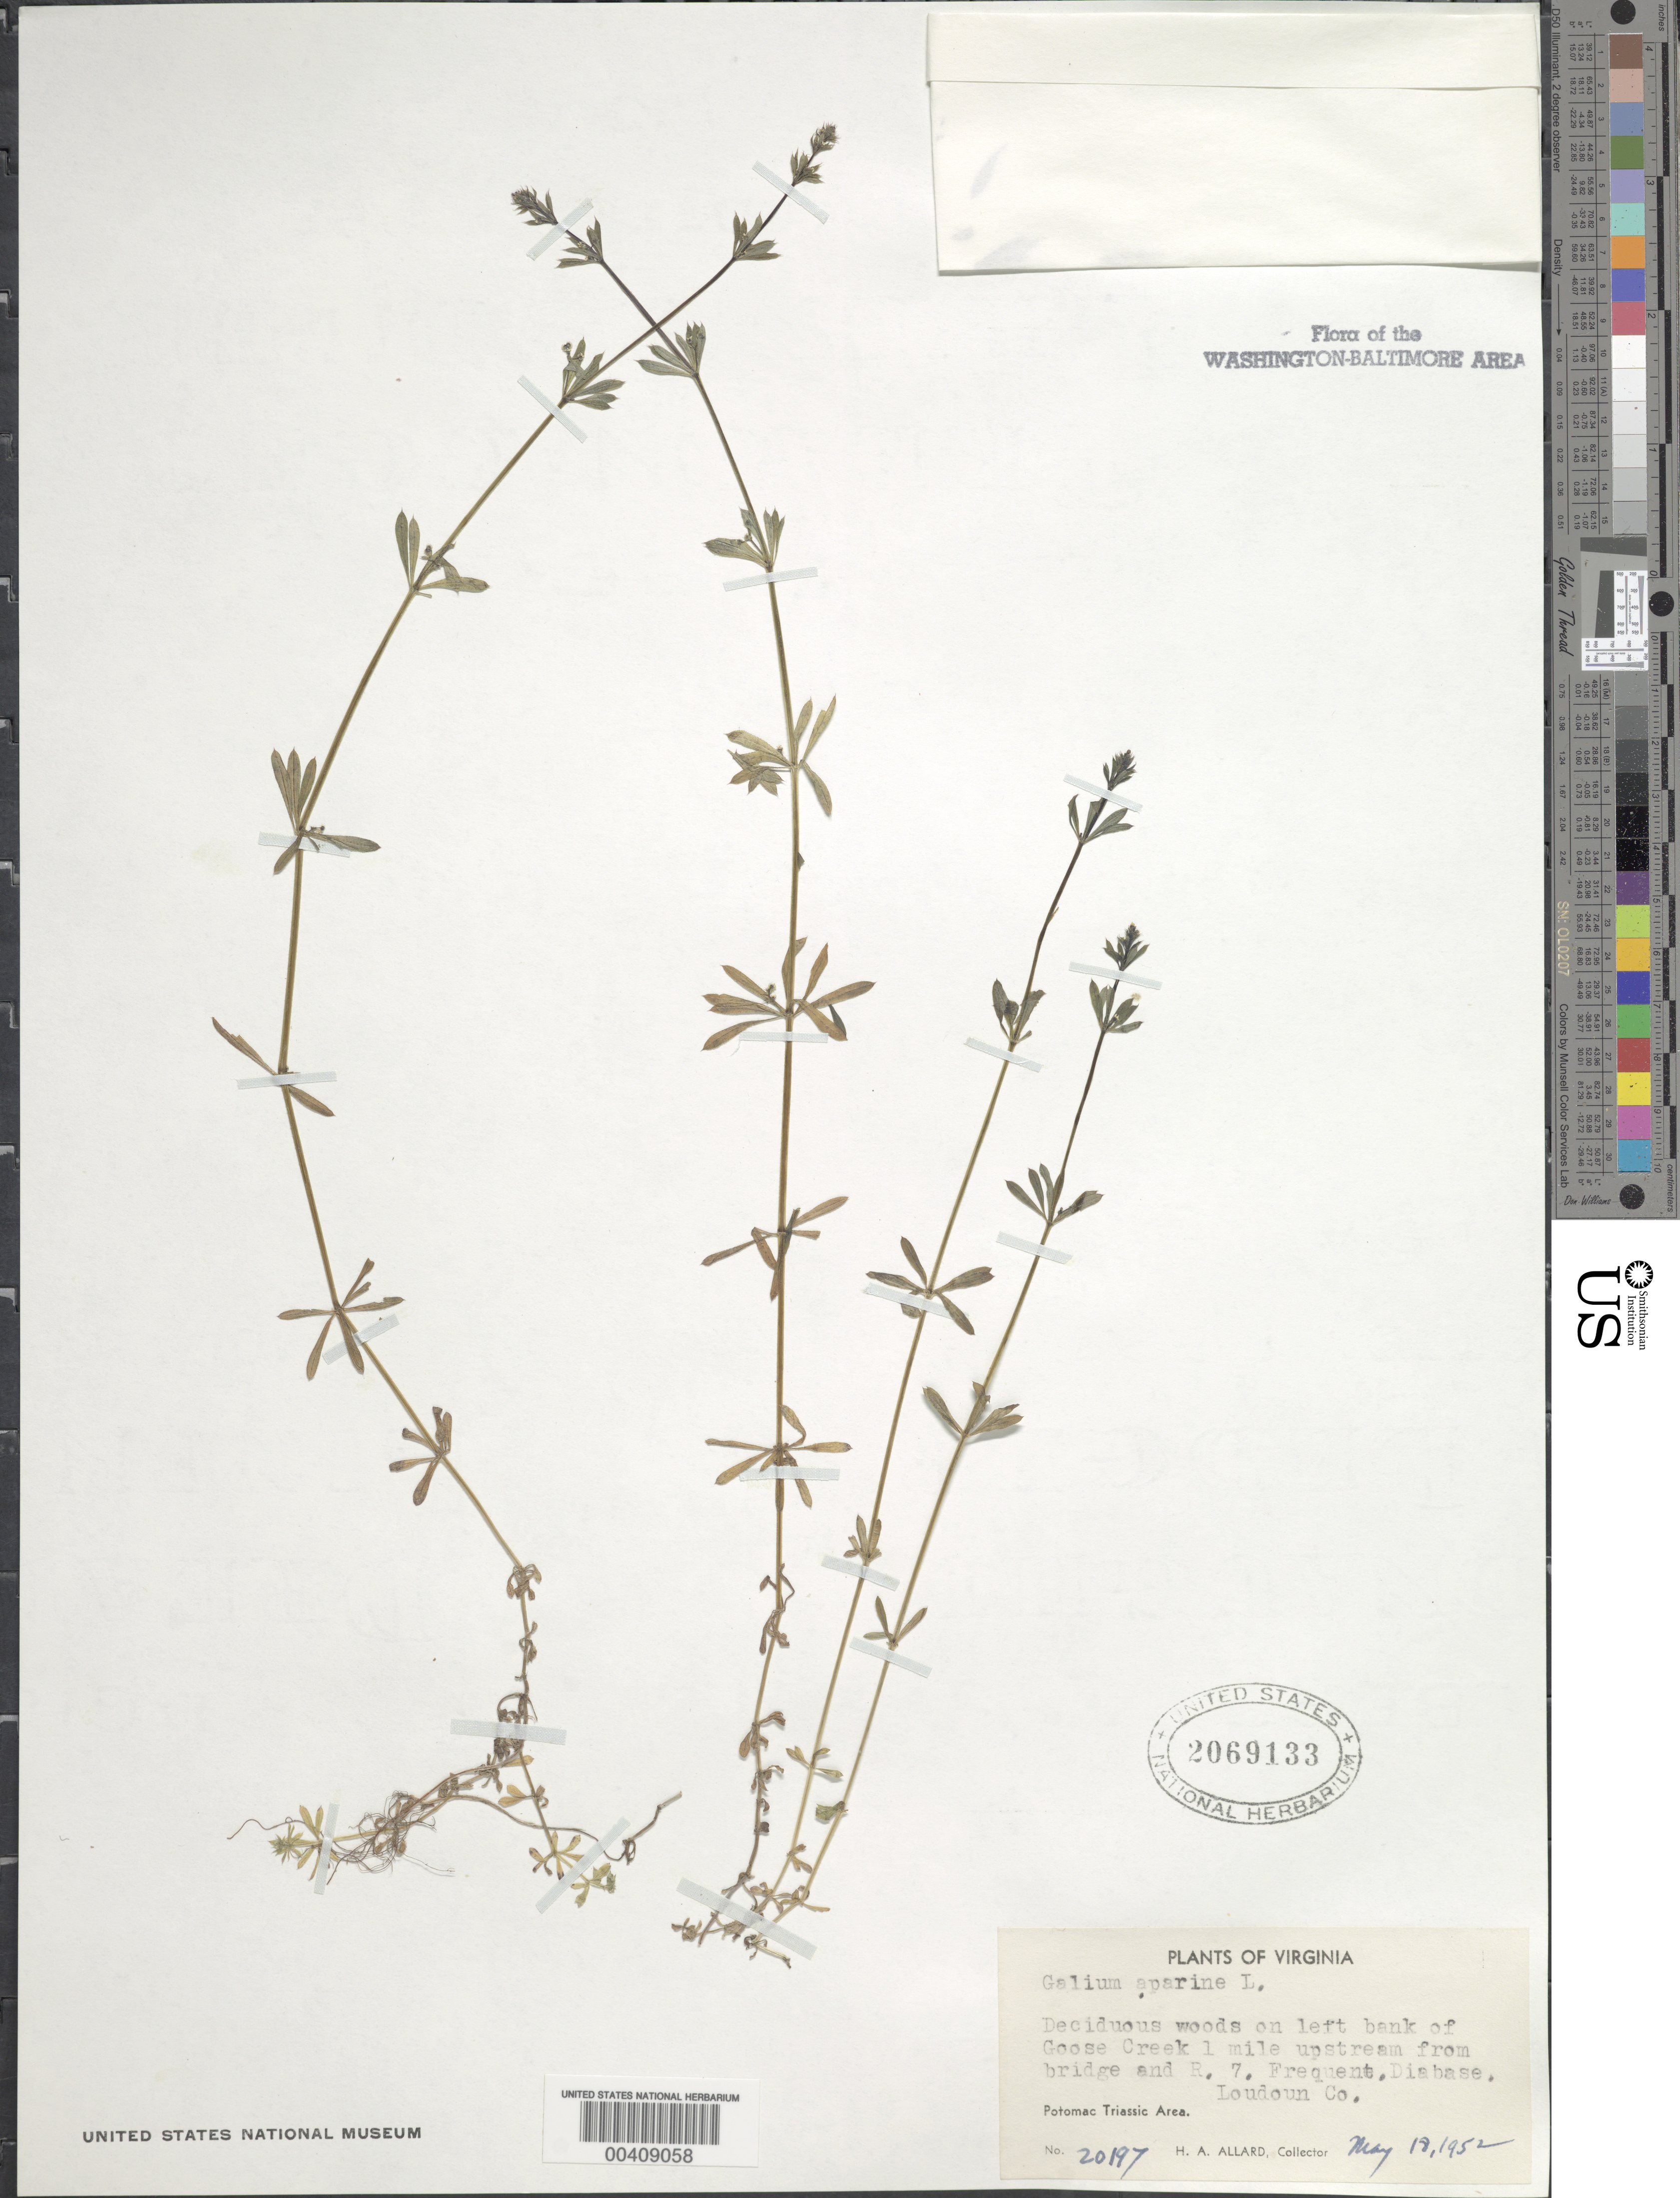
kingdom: Plantae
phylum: Tracheophyta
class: Magnoliopsida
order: Gentianales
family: Rubiaceae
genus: Galium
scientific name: Galium aparine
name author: L.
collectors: H. A. Allard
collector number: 20197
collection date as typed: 18 May 1952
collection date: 1952-05-18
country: United States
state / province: Virginia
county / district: Loudoun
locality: Goose Creek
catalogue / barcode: US 2069133